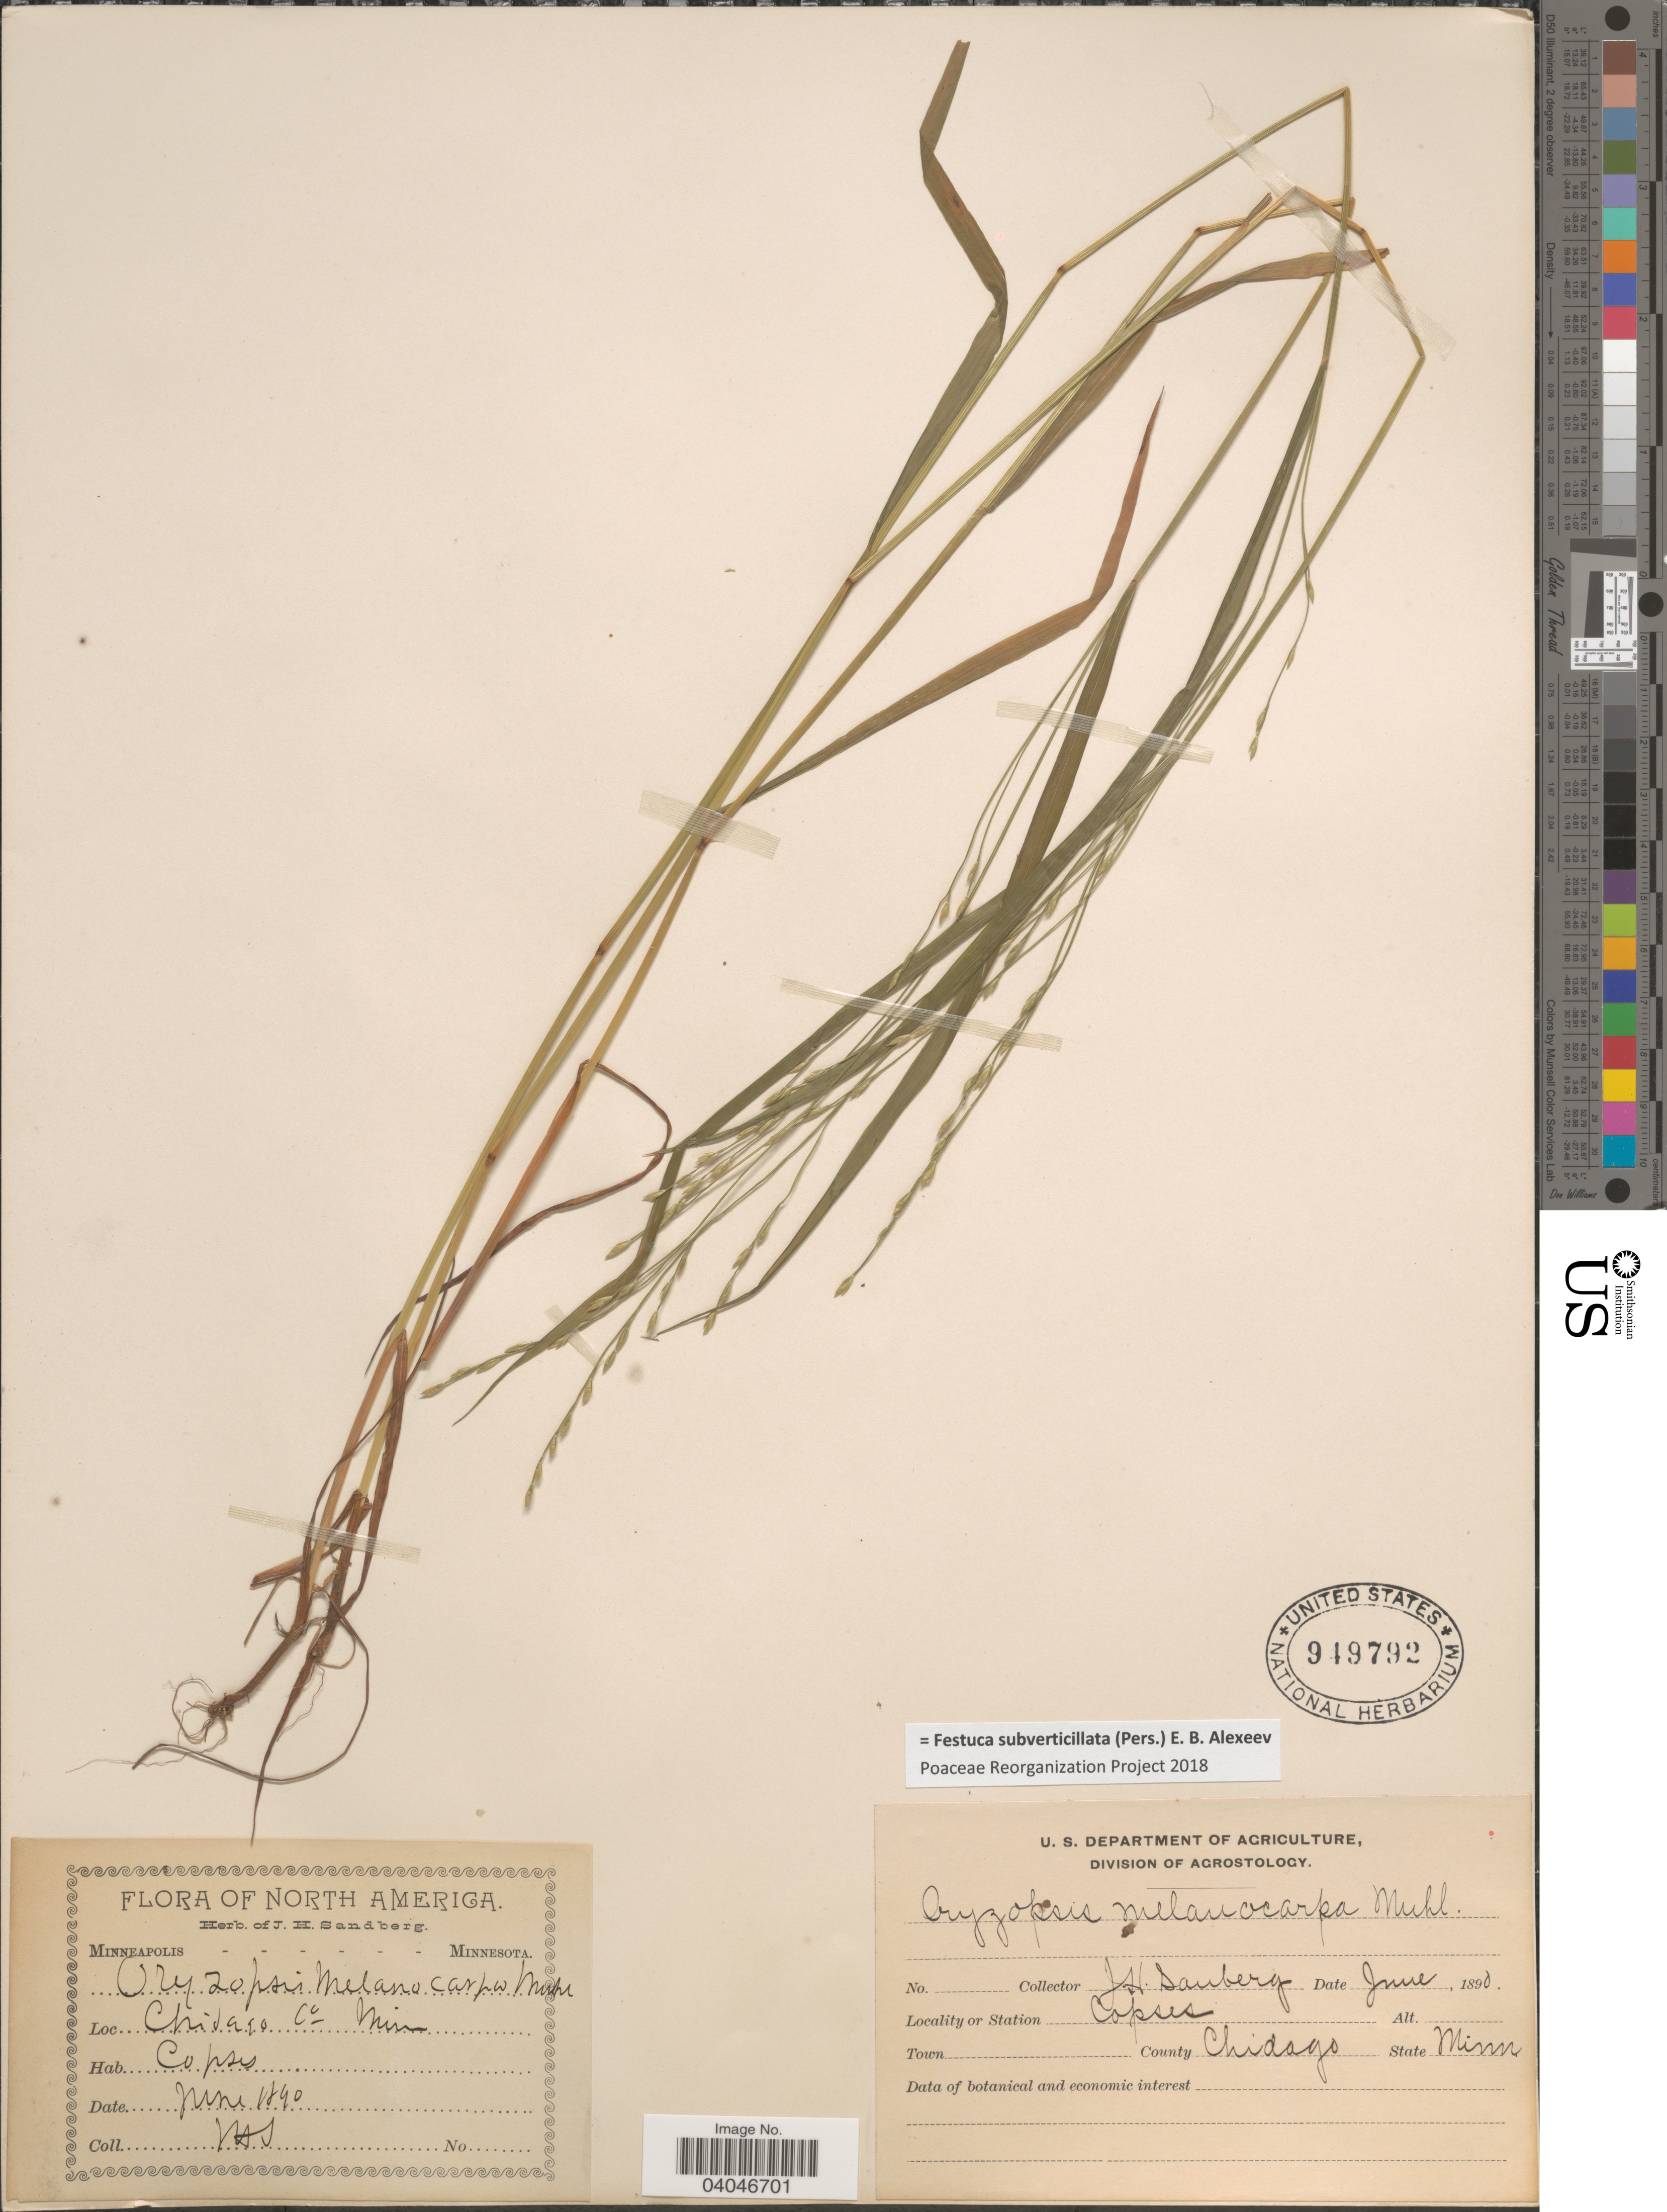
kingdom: Plantae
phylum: Tracheophyta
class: Liliopsida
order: Poales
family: Poaceae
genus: Festuca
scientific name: Festuca subverticillata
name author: (Pers.) E.B. Alexeev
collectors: J. H. Sandberg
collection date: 1890-06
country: United States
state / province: Minnesota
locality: County Chidago.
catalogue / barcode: US 949792